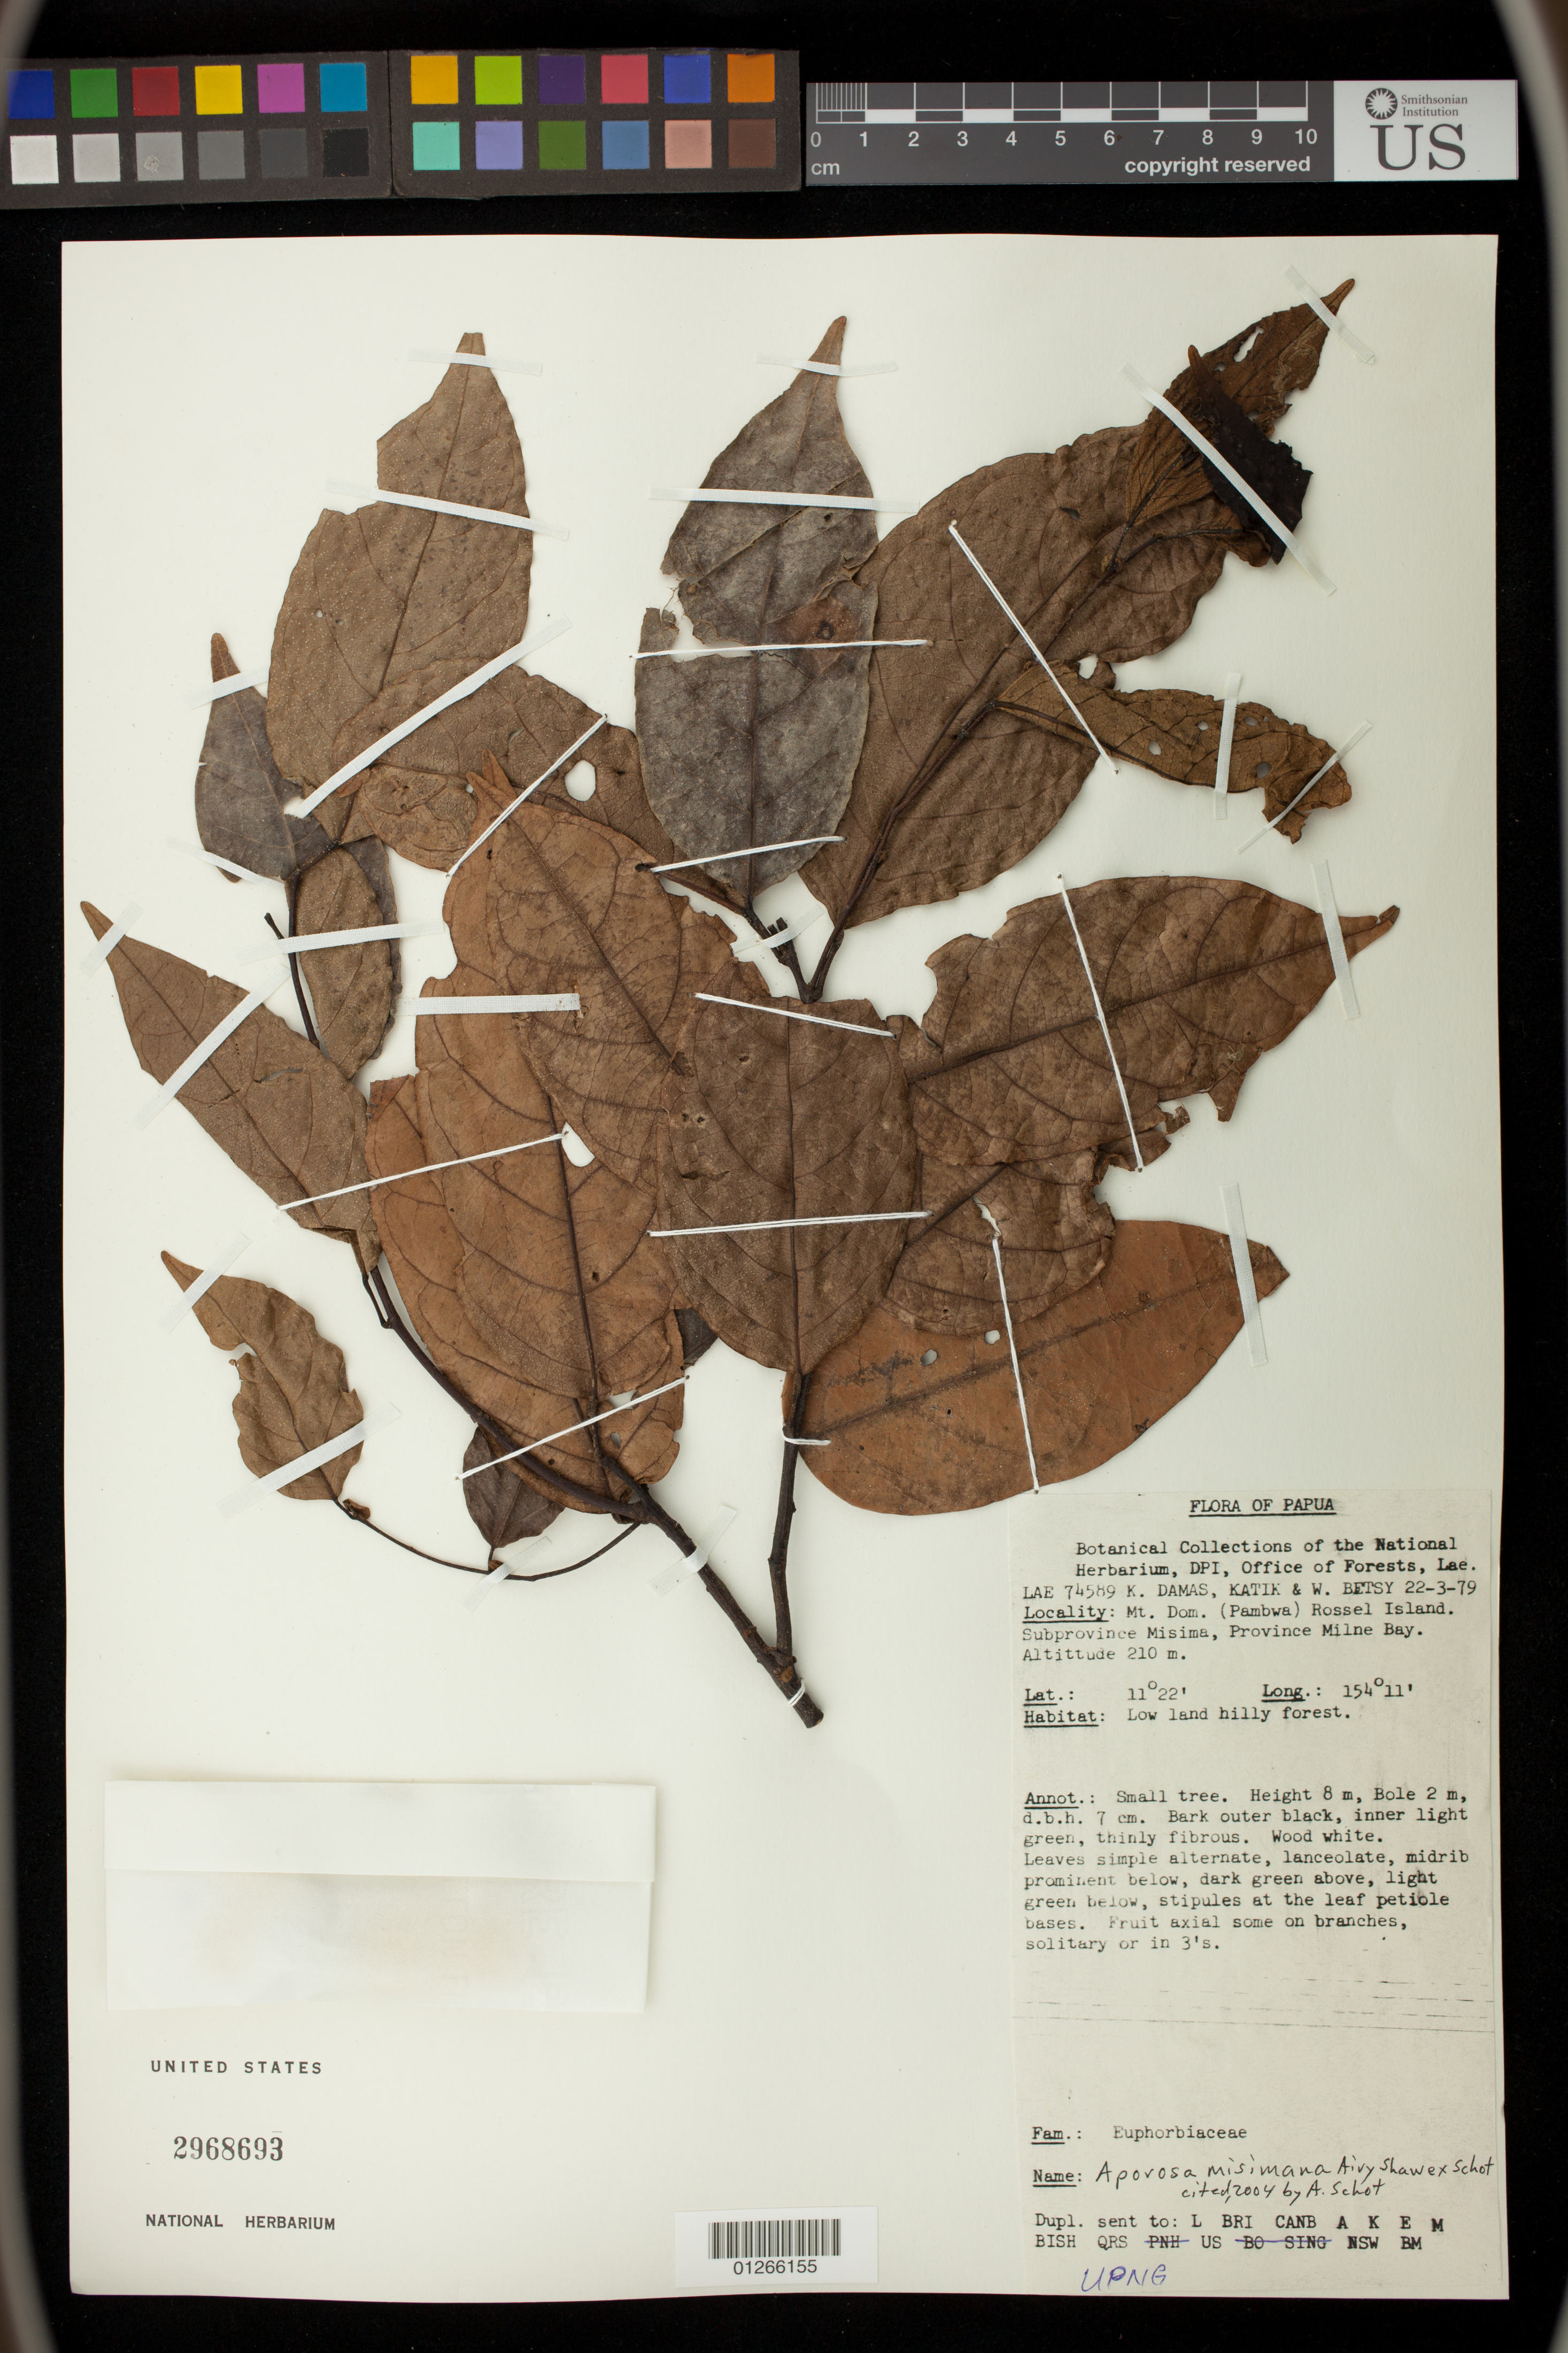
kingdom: Plantae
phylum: Tracheophyta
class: Magnoliopsida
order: Malpighiales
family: Phyllanthaceae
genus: Aporosa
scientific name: Aporosa misimana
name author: Airy Shaw ex Schot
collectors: K. Damas, P. Katik & W. Betsy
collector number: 74589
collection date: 1979-03-22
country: Papua New Guinea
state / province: Rossel Island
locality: Mt. Dom. (Pambwa) Rossel Island. Subprovince Misima, Province Milne Bay.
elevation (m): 210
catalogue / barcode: US 2968693